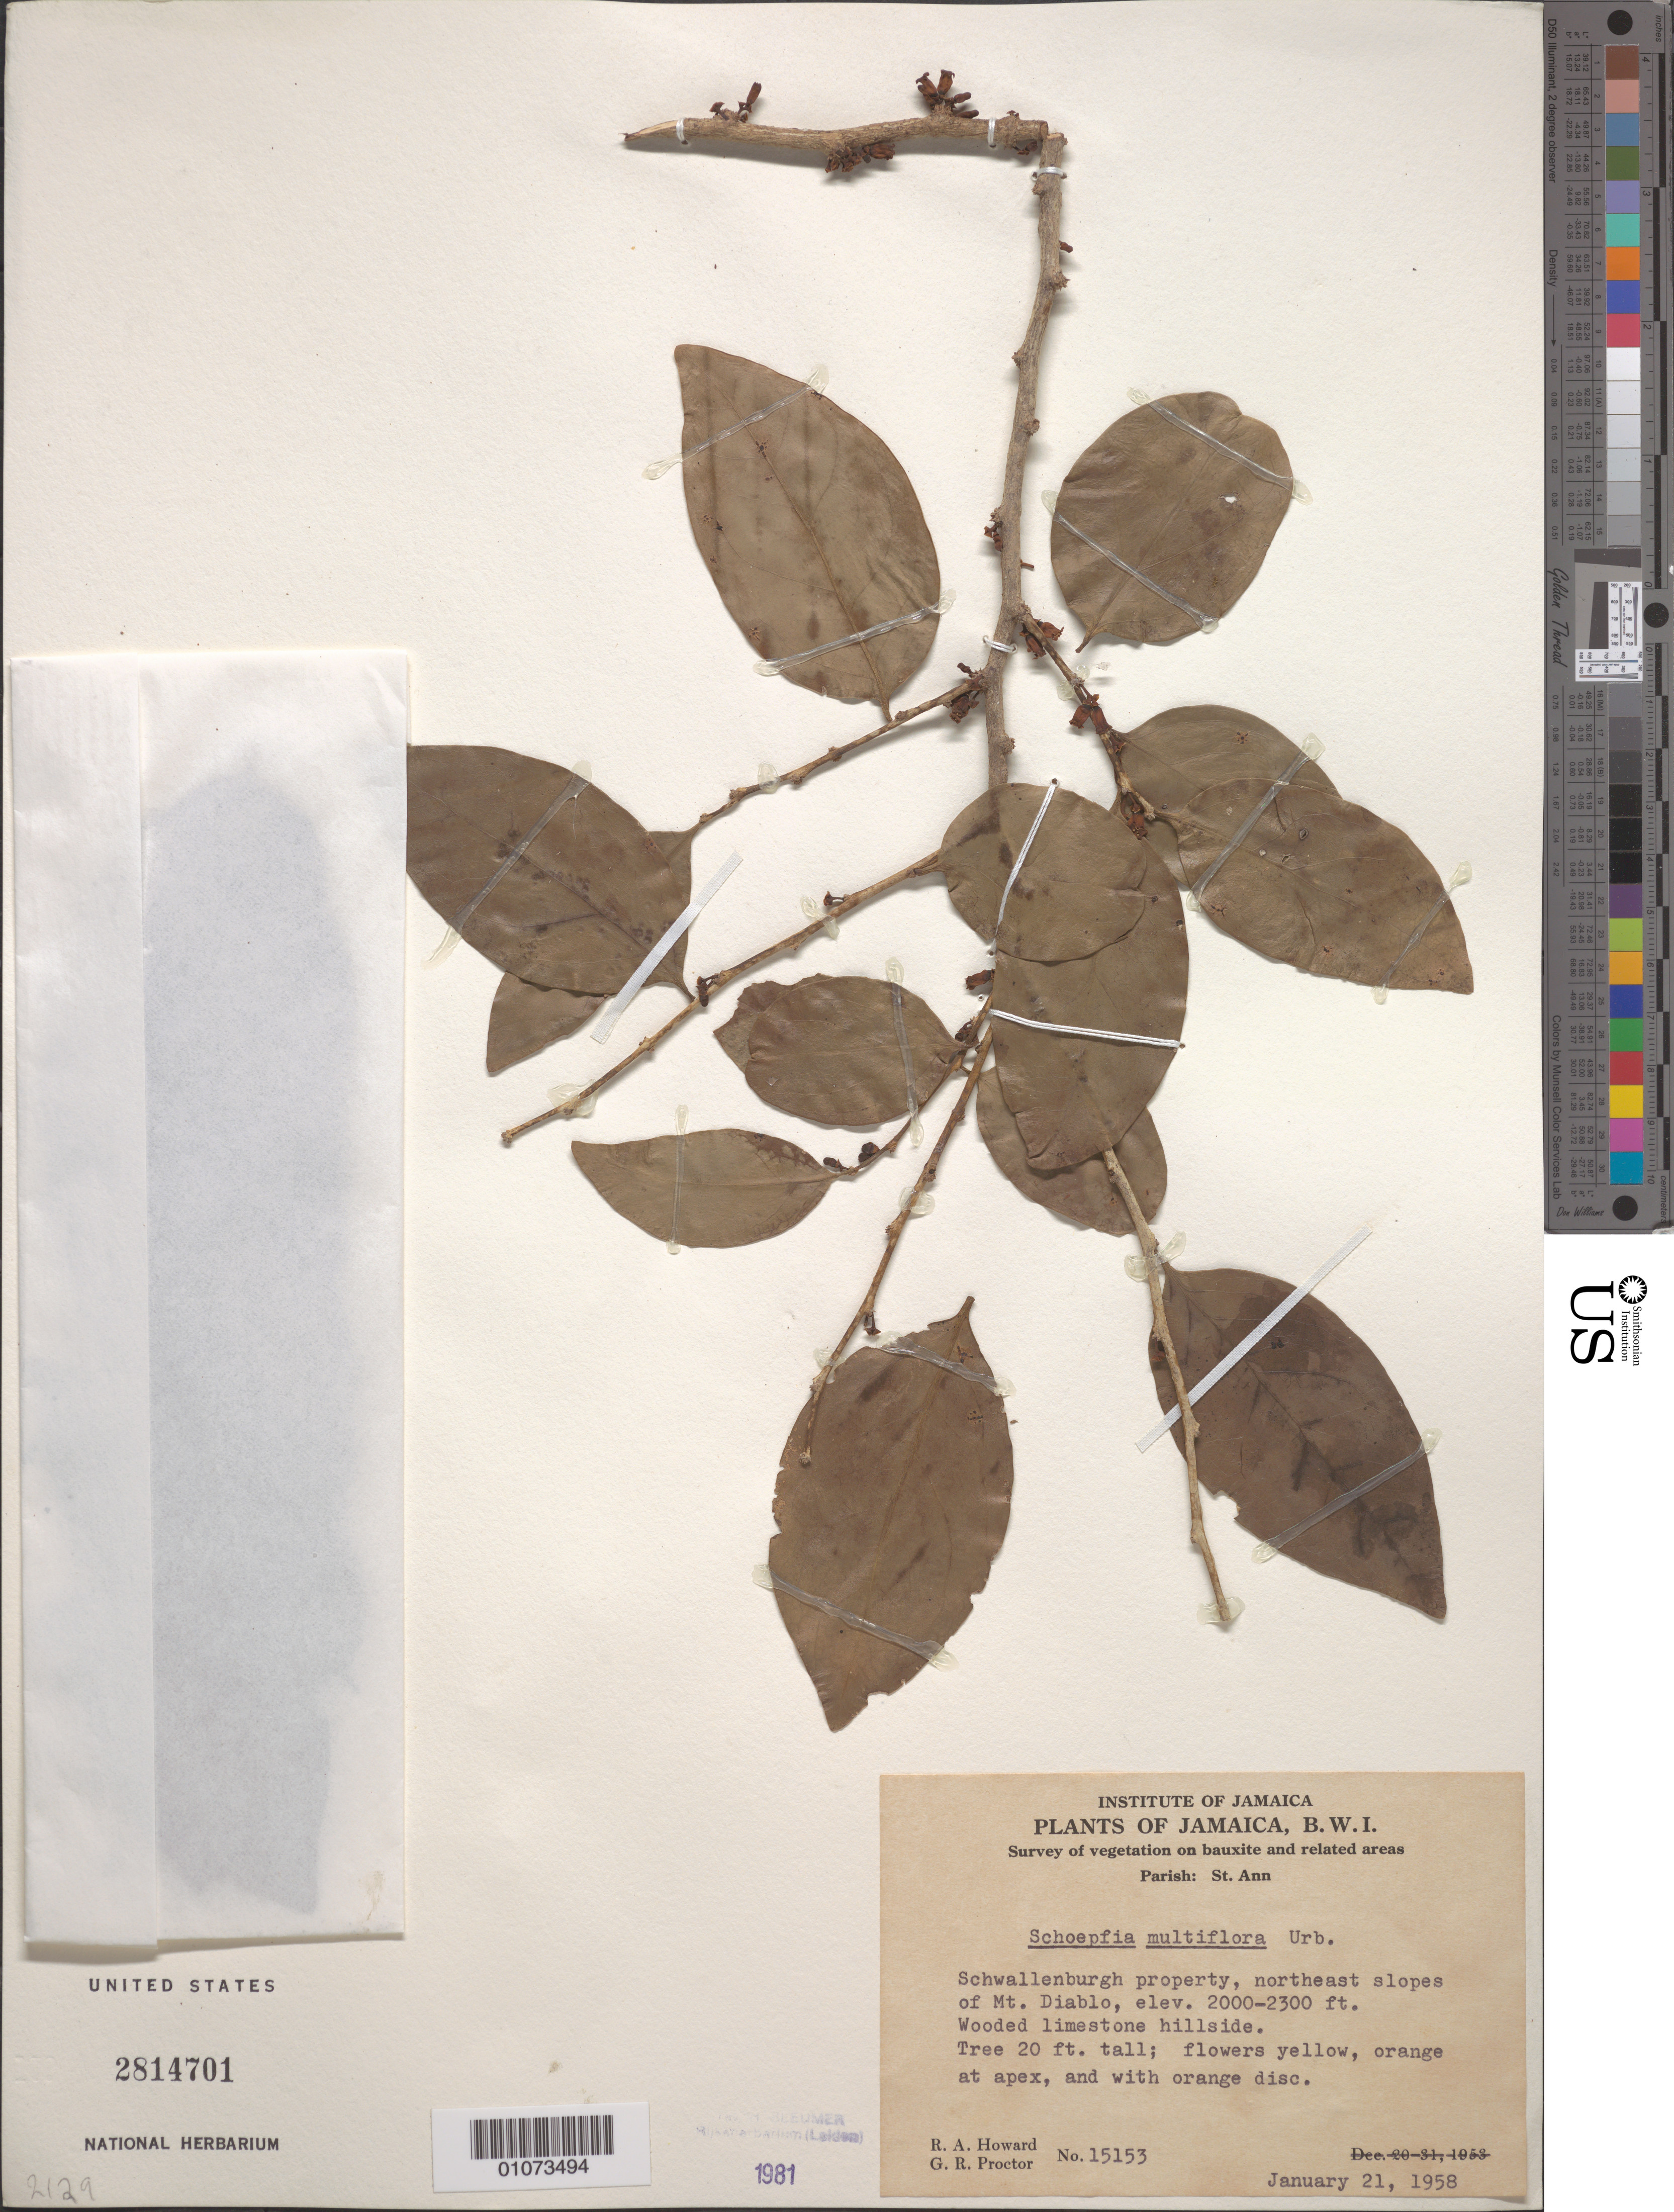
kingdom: Plantae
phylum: Tracheophyta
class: Magnoliopsida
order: Santalales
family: Schoepfiaceae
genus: Schoepfia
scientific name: Schoepfia multiflora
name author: Urb.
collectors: R. A. Howard & G. R. Proctor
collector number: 15153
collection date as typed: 21 Jan 1958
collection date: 1958-01-21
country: Jamaica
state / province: Saint Ann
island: Jamaica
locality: Northeast slopes of Mt. Diablo, Schwallenburgh property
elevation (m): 610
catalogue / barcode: US 2814701